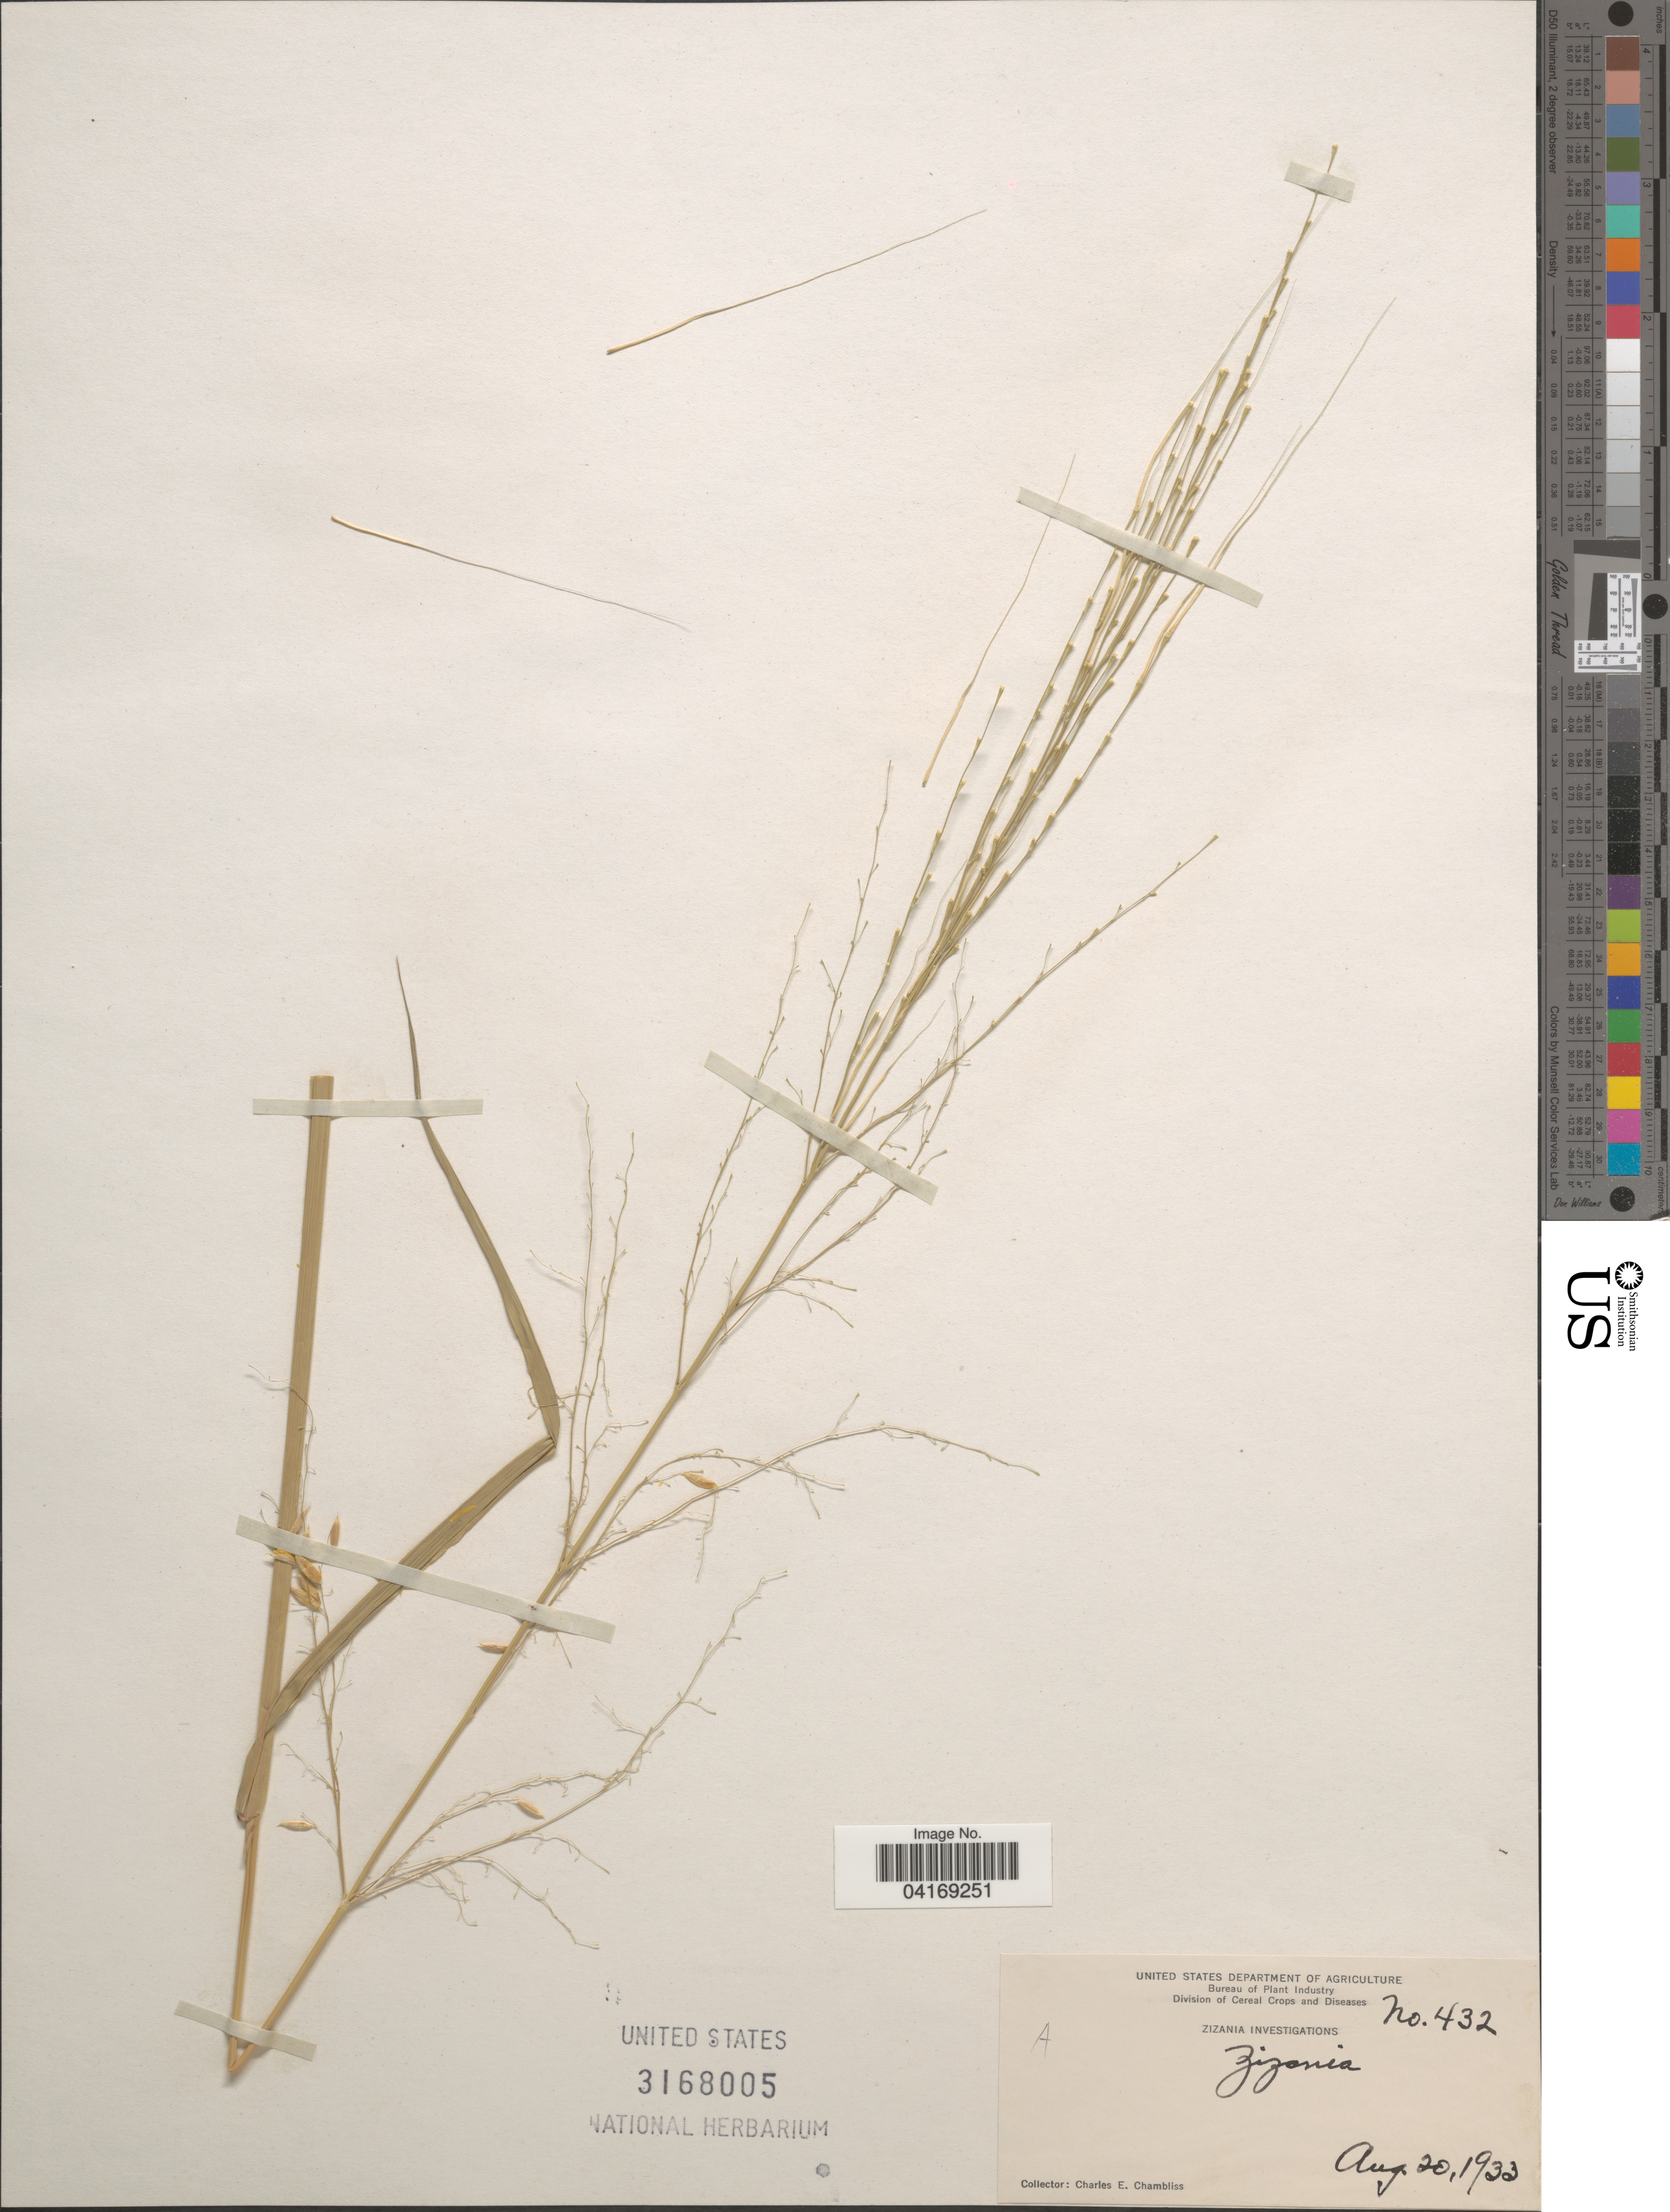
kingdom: Plantae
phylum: Tracheophyta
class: Liliopsida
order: Poales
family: Poaceae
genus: Zizania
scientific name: Zizania sp.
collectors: C. Chambliss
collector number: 432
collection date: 1933-08-20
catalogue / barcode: US 3168005